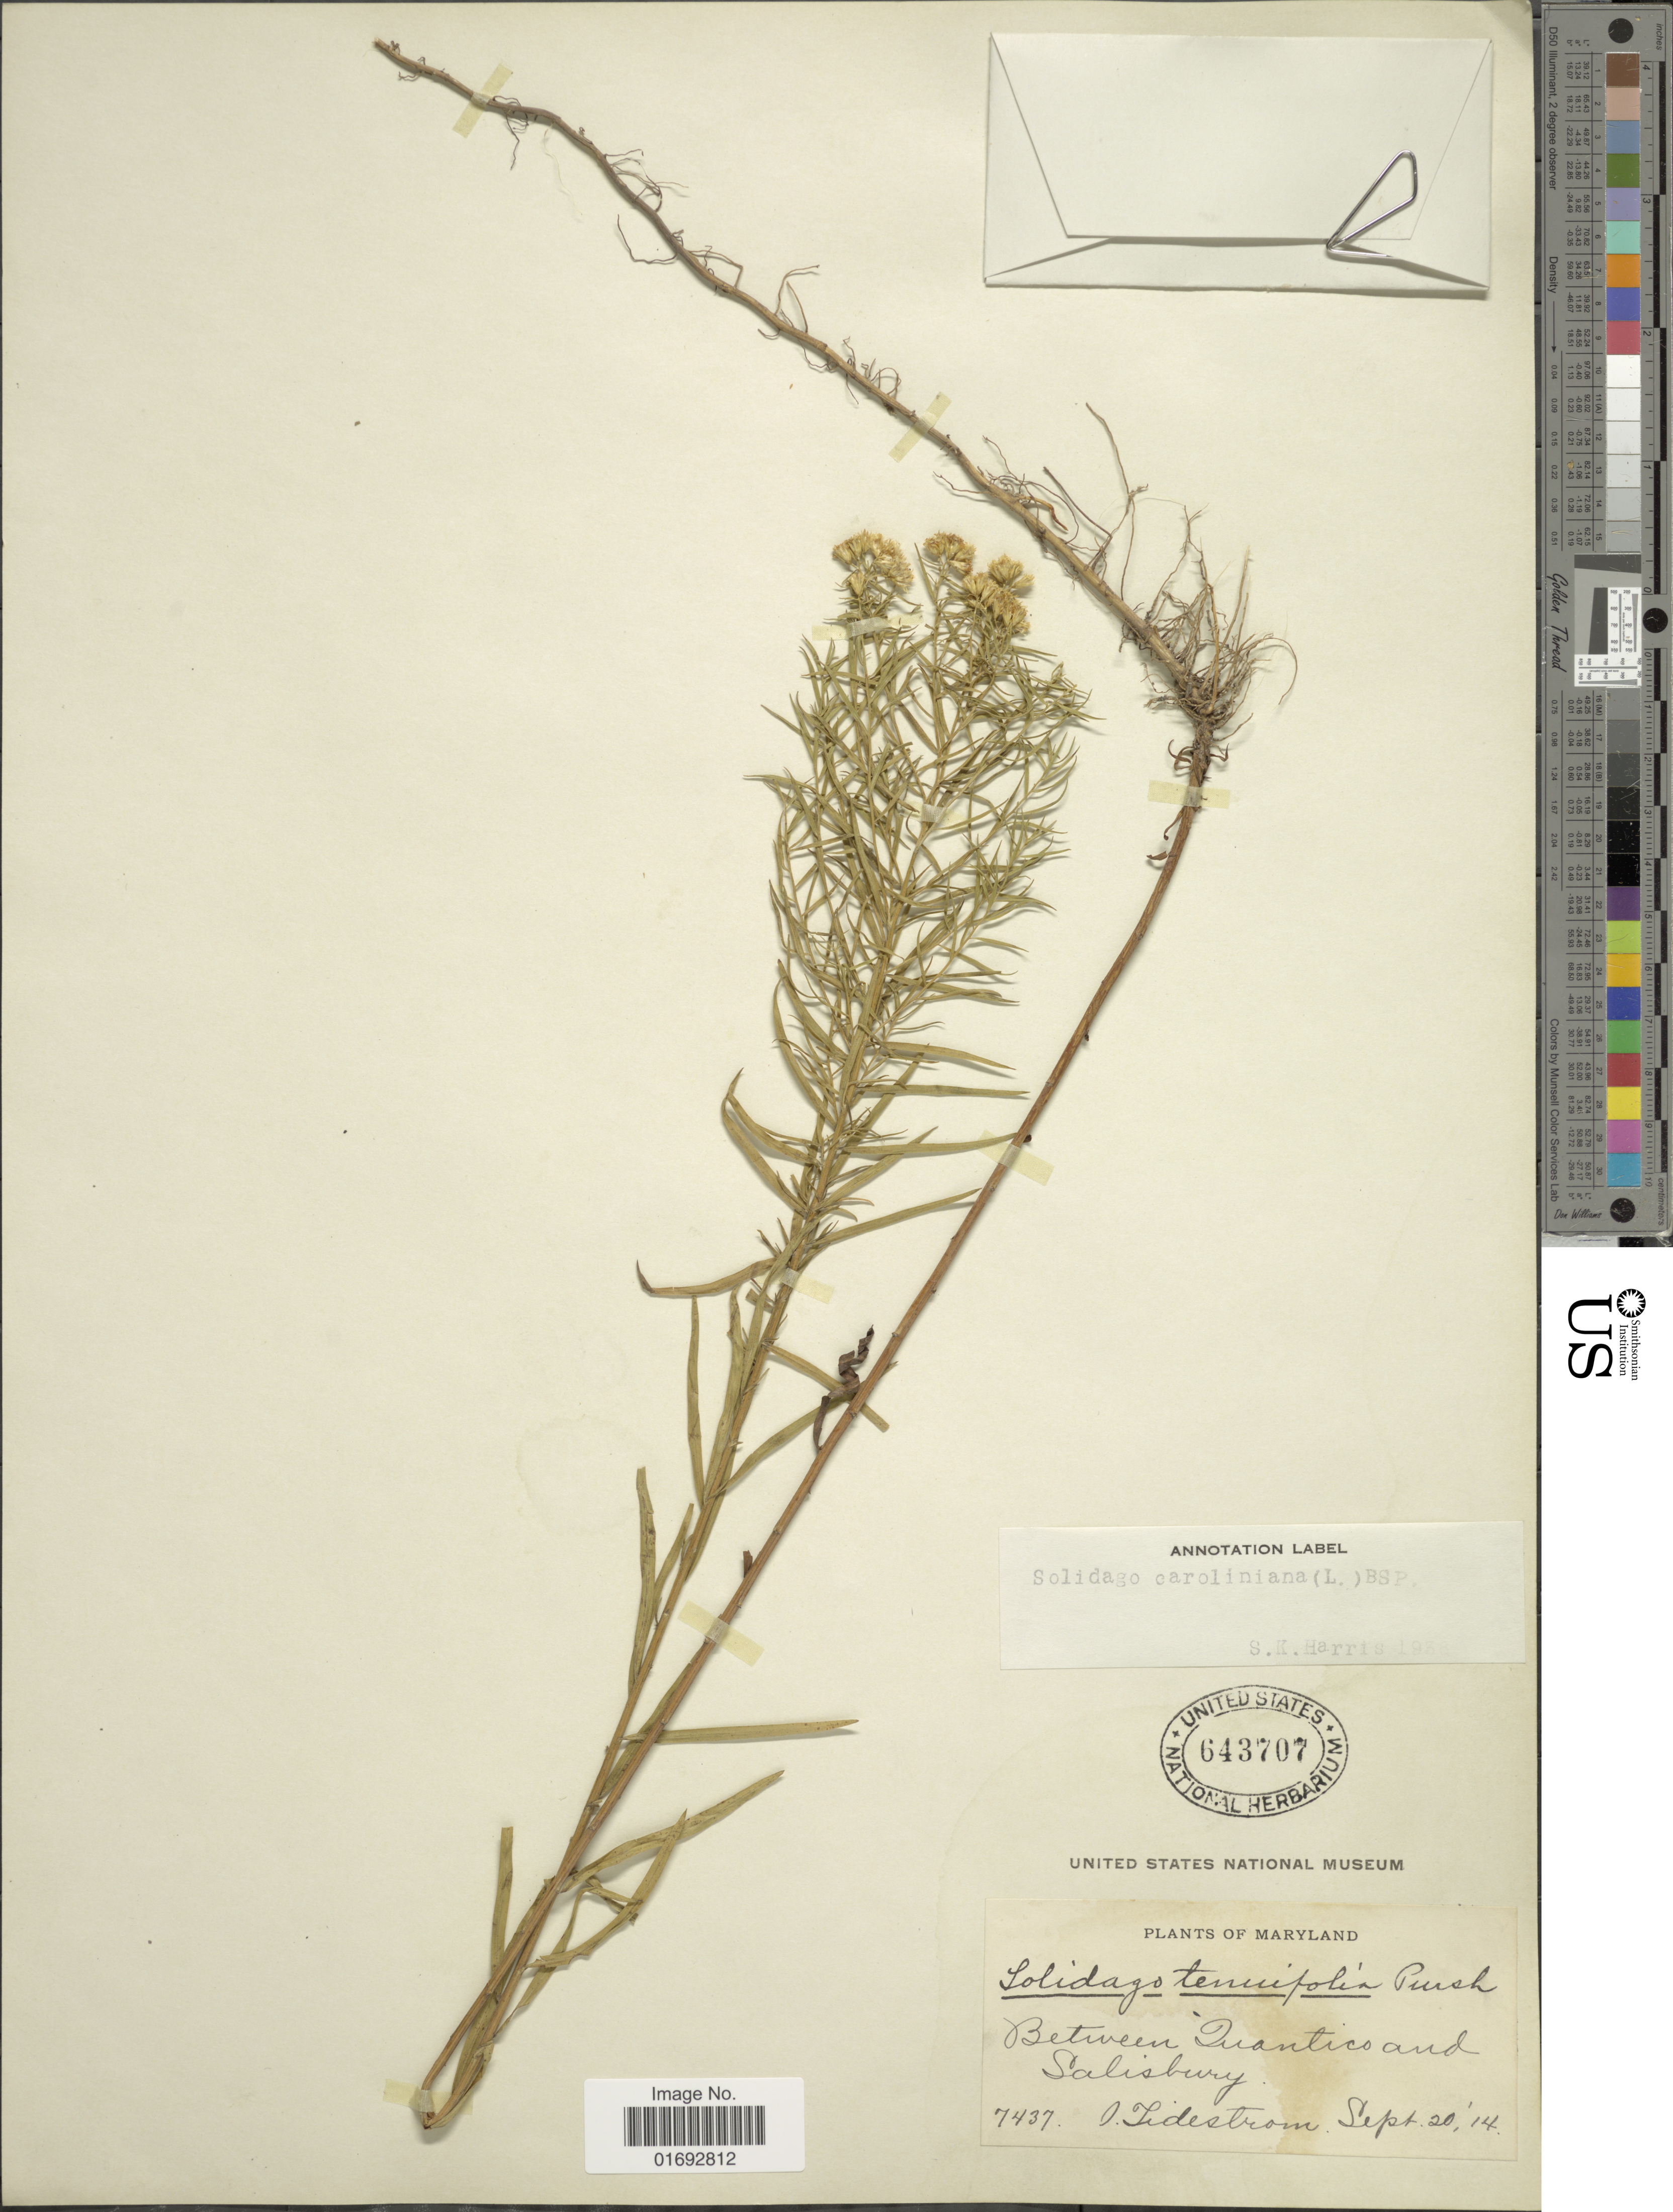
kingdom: Plantae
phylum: Tracheophyta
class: Magnoliopsida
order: Asterales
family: Asteraceae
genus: Euthamia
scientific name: Euthamia tenuifolia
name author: (Pursh) Nutt.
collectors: I. F. Tidestrom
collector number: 7437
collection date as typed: Transcribed d/m/y: 20/9/14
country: United States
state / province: Maryland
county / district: Wicomico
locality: Between Quantico and Salisbury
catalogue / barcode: US 643707